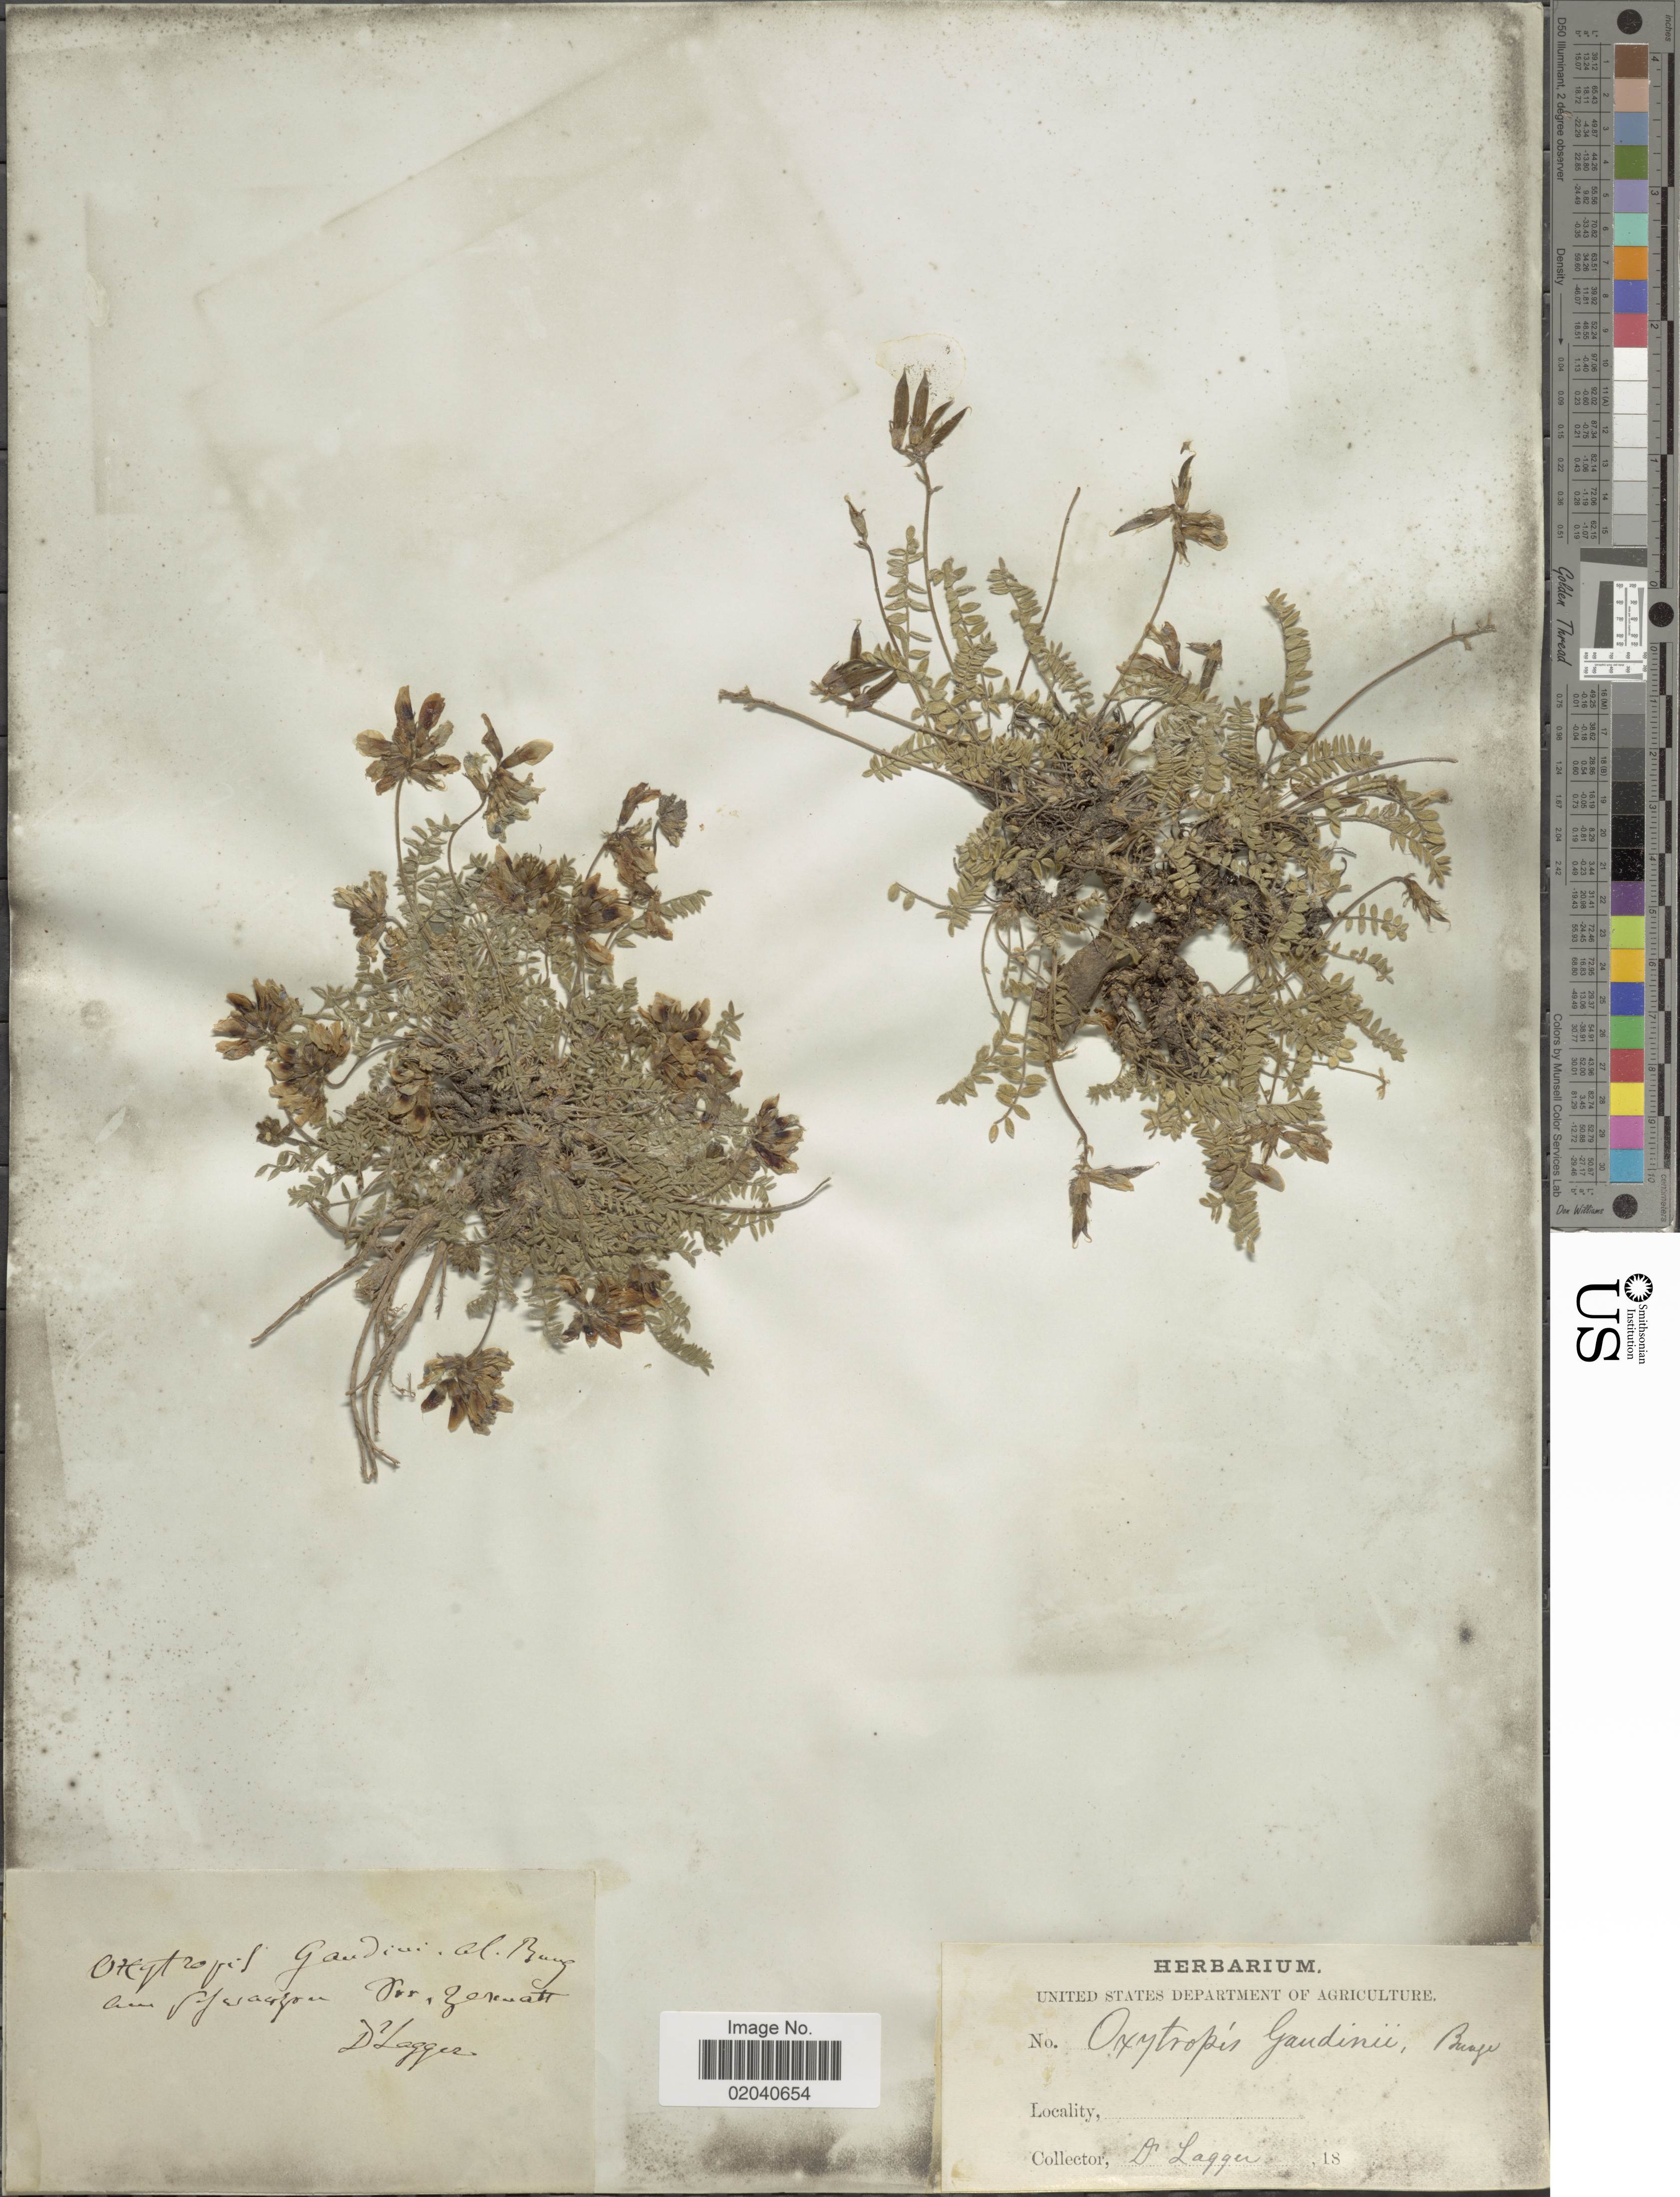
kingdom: Plantae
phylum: Tracheophyta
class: Magnoliopsida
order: Fabales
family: Fabaceae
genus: Oxytropis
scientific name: Oxytropis gaudini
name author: Bunge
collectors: F. J. Lagger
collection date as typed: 18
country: Switzerland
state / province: Valais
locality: Zermatt